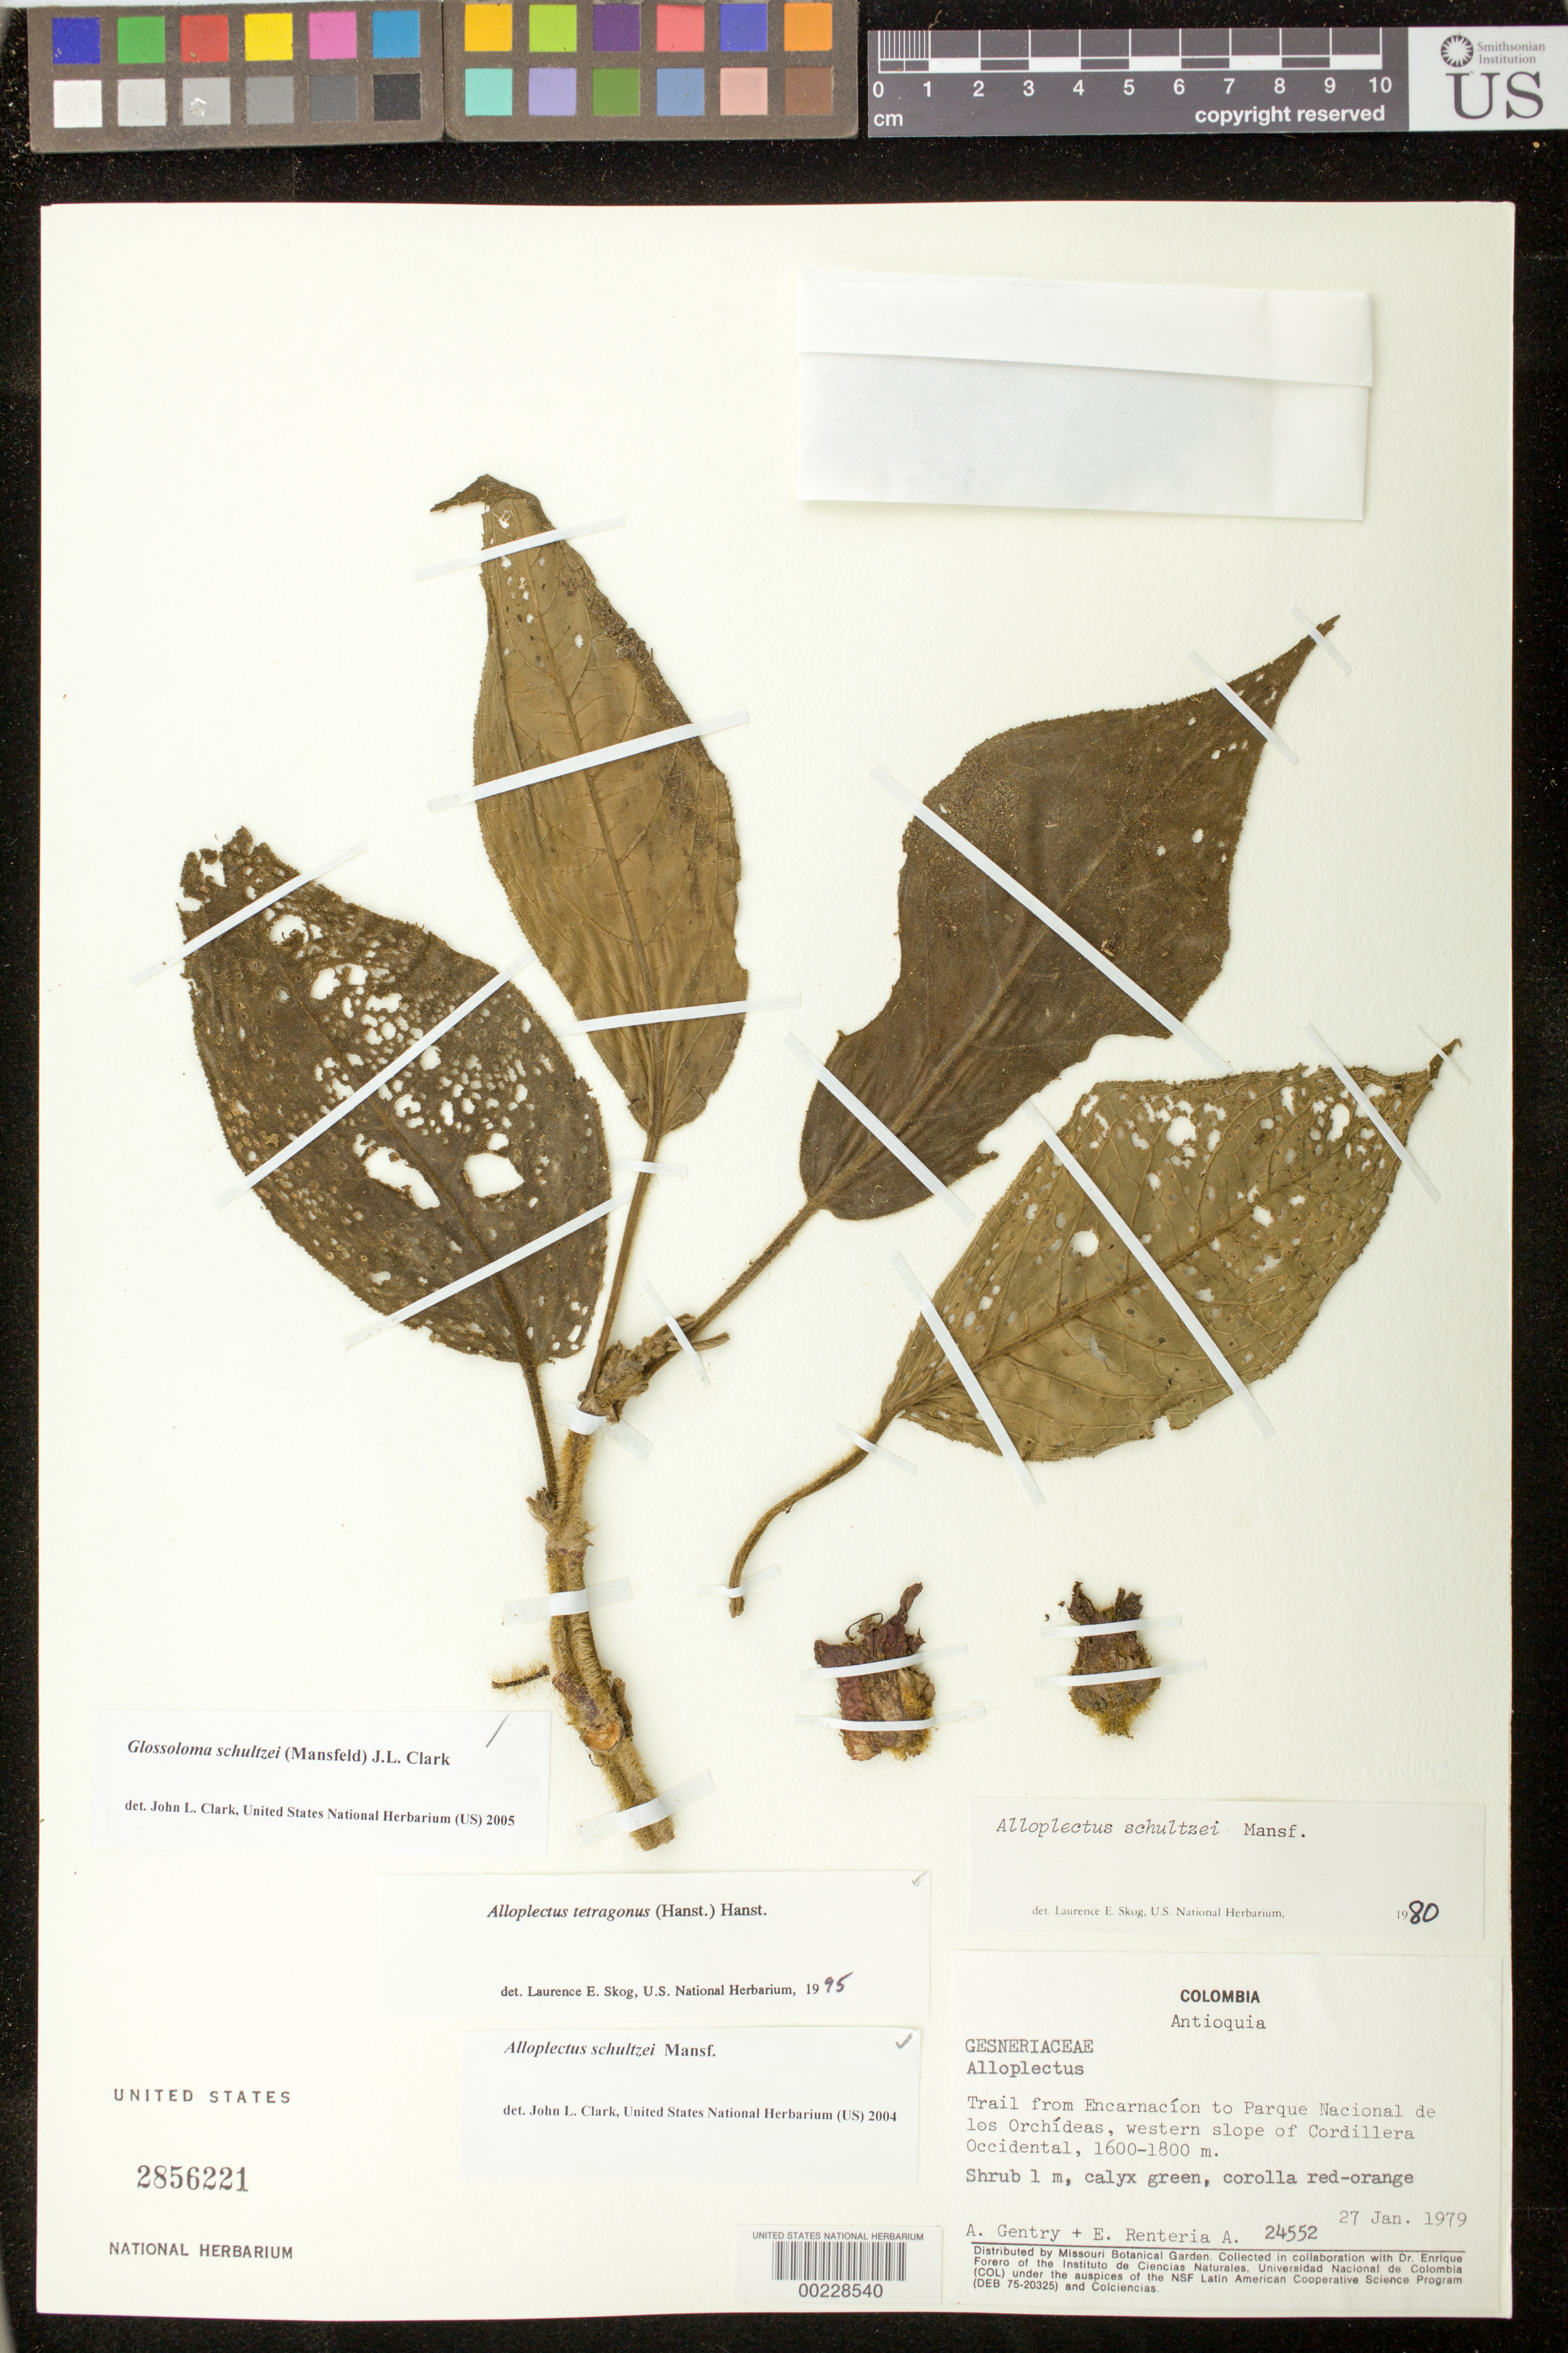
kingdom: Plantae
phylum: Tracheophyta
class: Magnoliopsida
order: Lamiales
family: Gesneriaceae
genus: Glossoloma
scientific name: Glossoloma schultzei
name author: (Mansf.) J.L. Clark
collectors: A. H. Gentry & E. Renteria A.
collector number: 24552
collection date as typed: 27 Jan 1979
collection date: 1979-01-27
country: Colombia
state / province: Antioquia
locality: Trail from Encarnación to Parque Nacional de los Orchídeas, western slope of Cordillera Occidental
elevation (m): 1600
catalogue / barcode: US 2856221